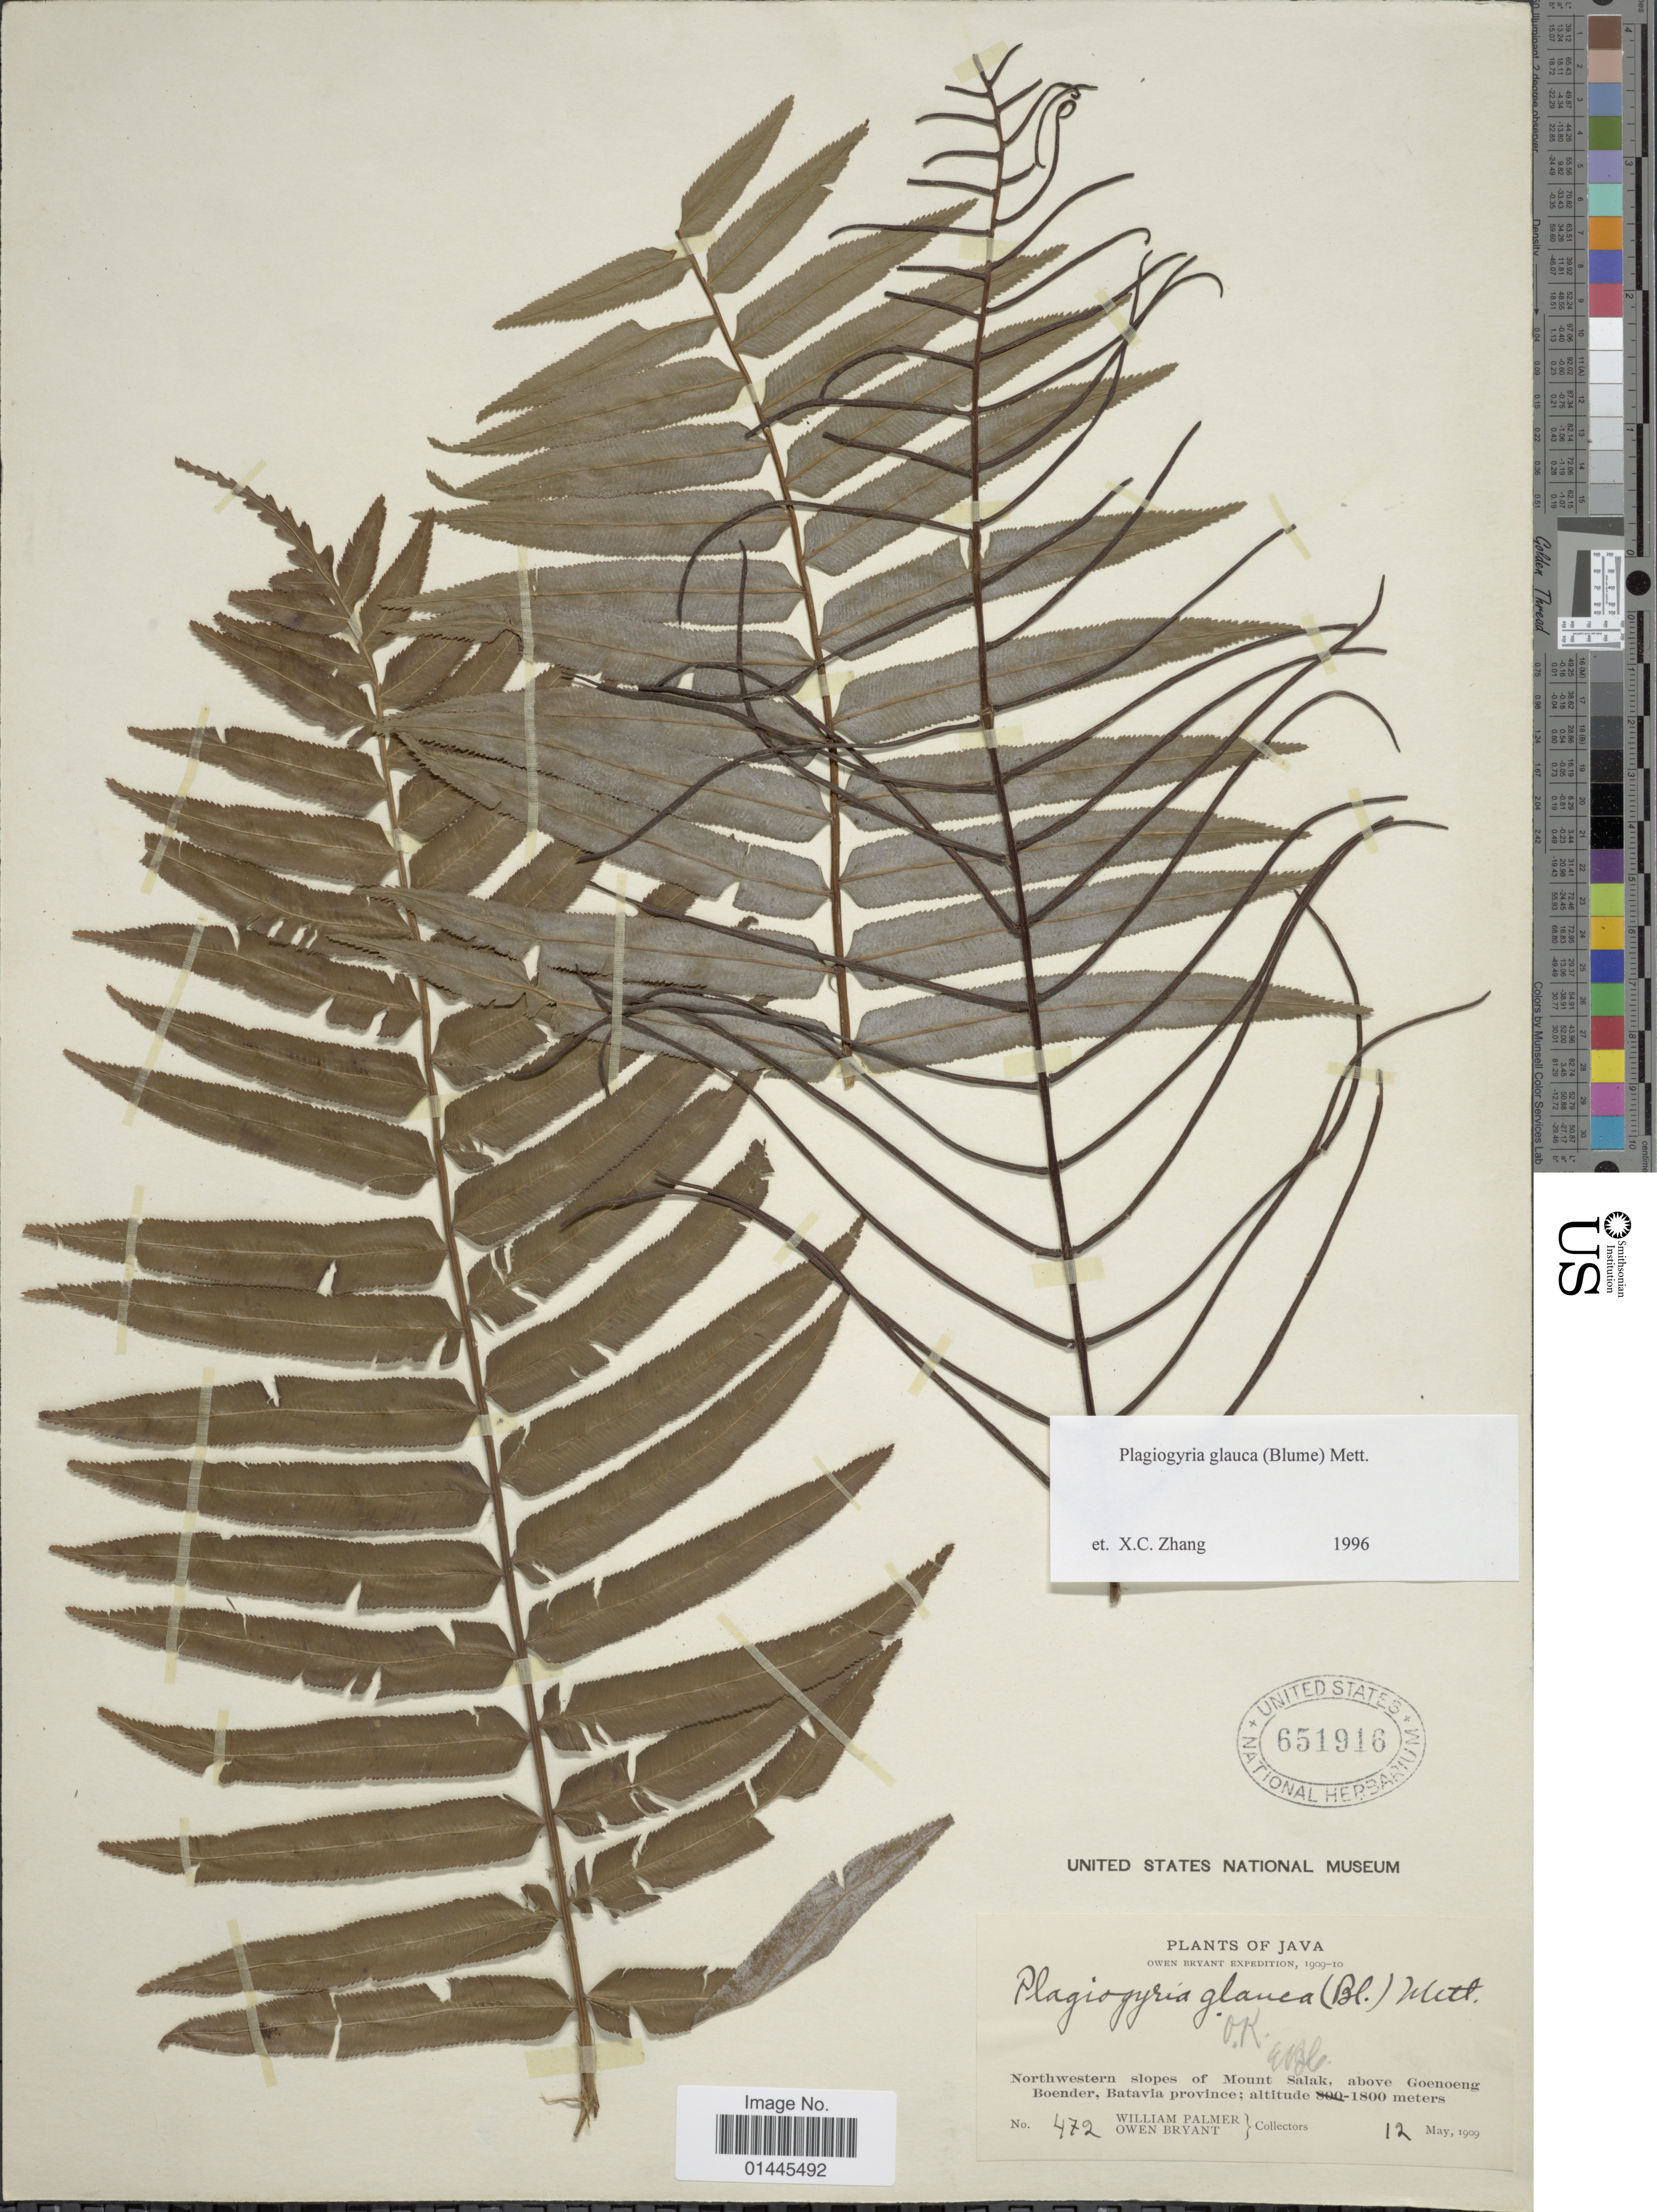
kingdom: Plantae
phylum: Tracheophyta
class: Polypodiopsida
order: Cyatheales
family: Plagiogyriaceae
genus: Plagiogyria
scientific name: Plagiogyria glauca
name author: (Blume) Mett.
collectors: W. Palmer & O. Bryant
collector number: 472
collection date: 1909-05-12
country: Indonesia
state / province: Java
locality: Northwestern slopes of Mount Salak, above Goenoeng Boender, Batavia province.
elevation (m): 1800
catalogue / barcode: US 651916